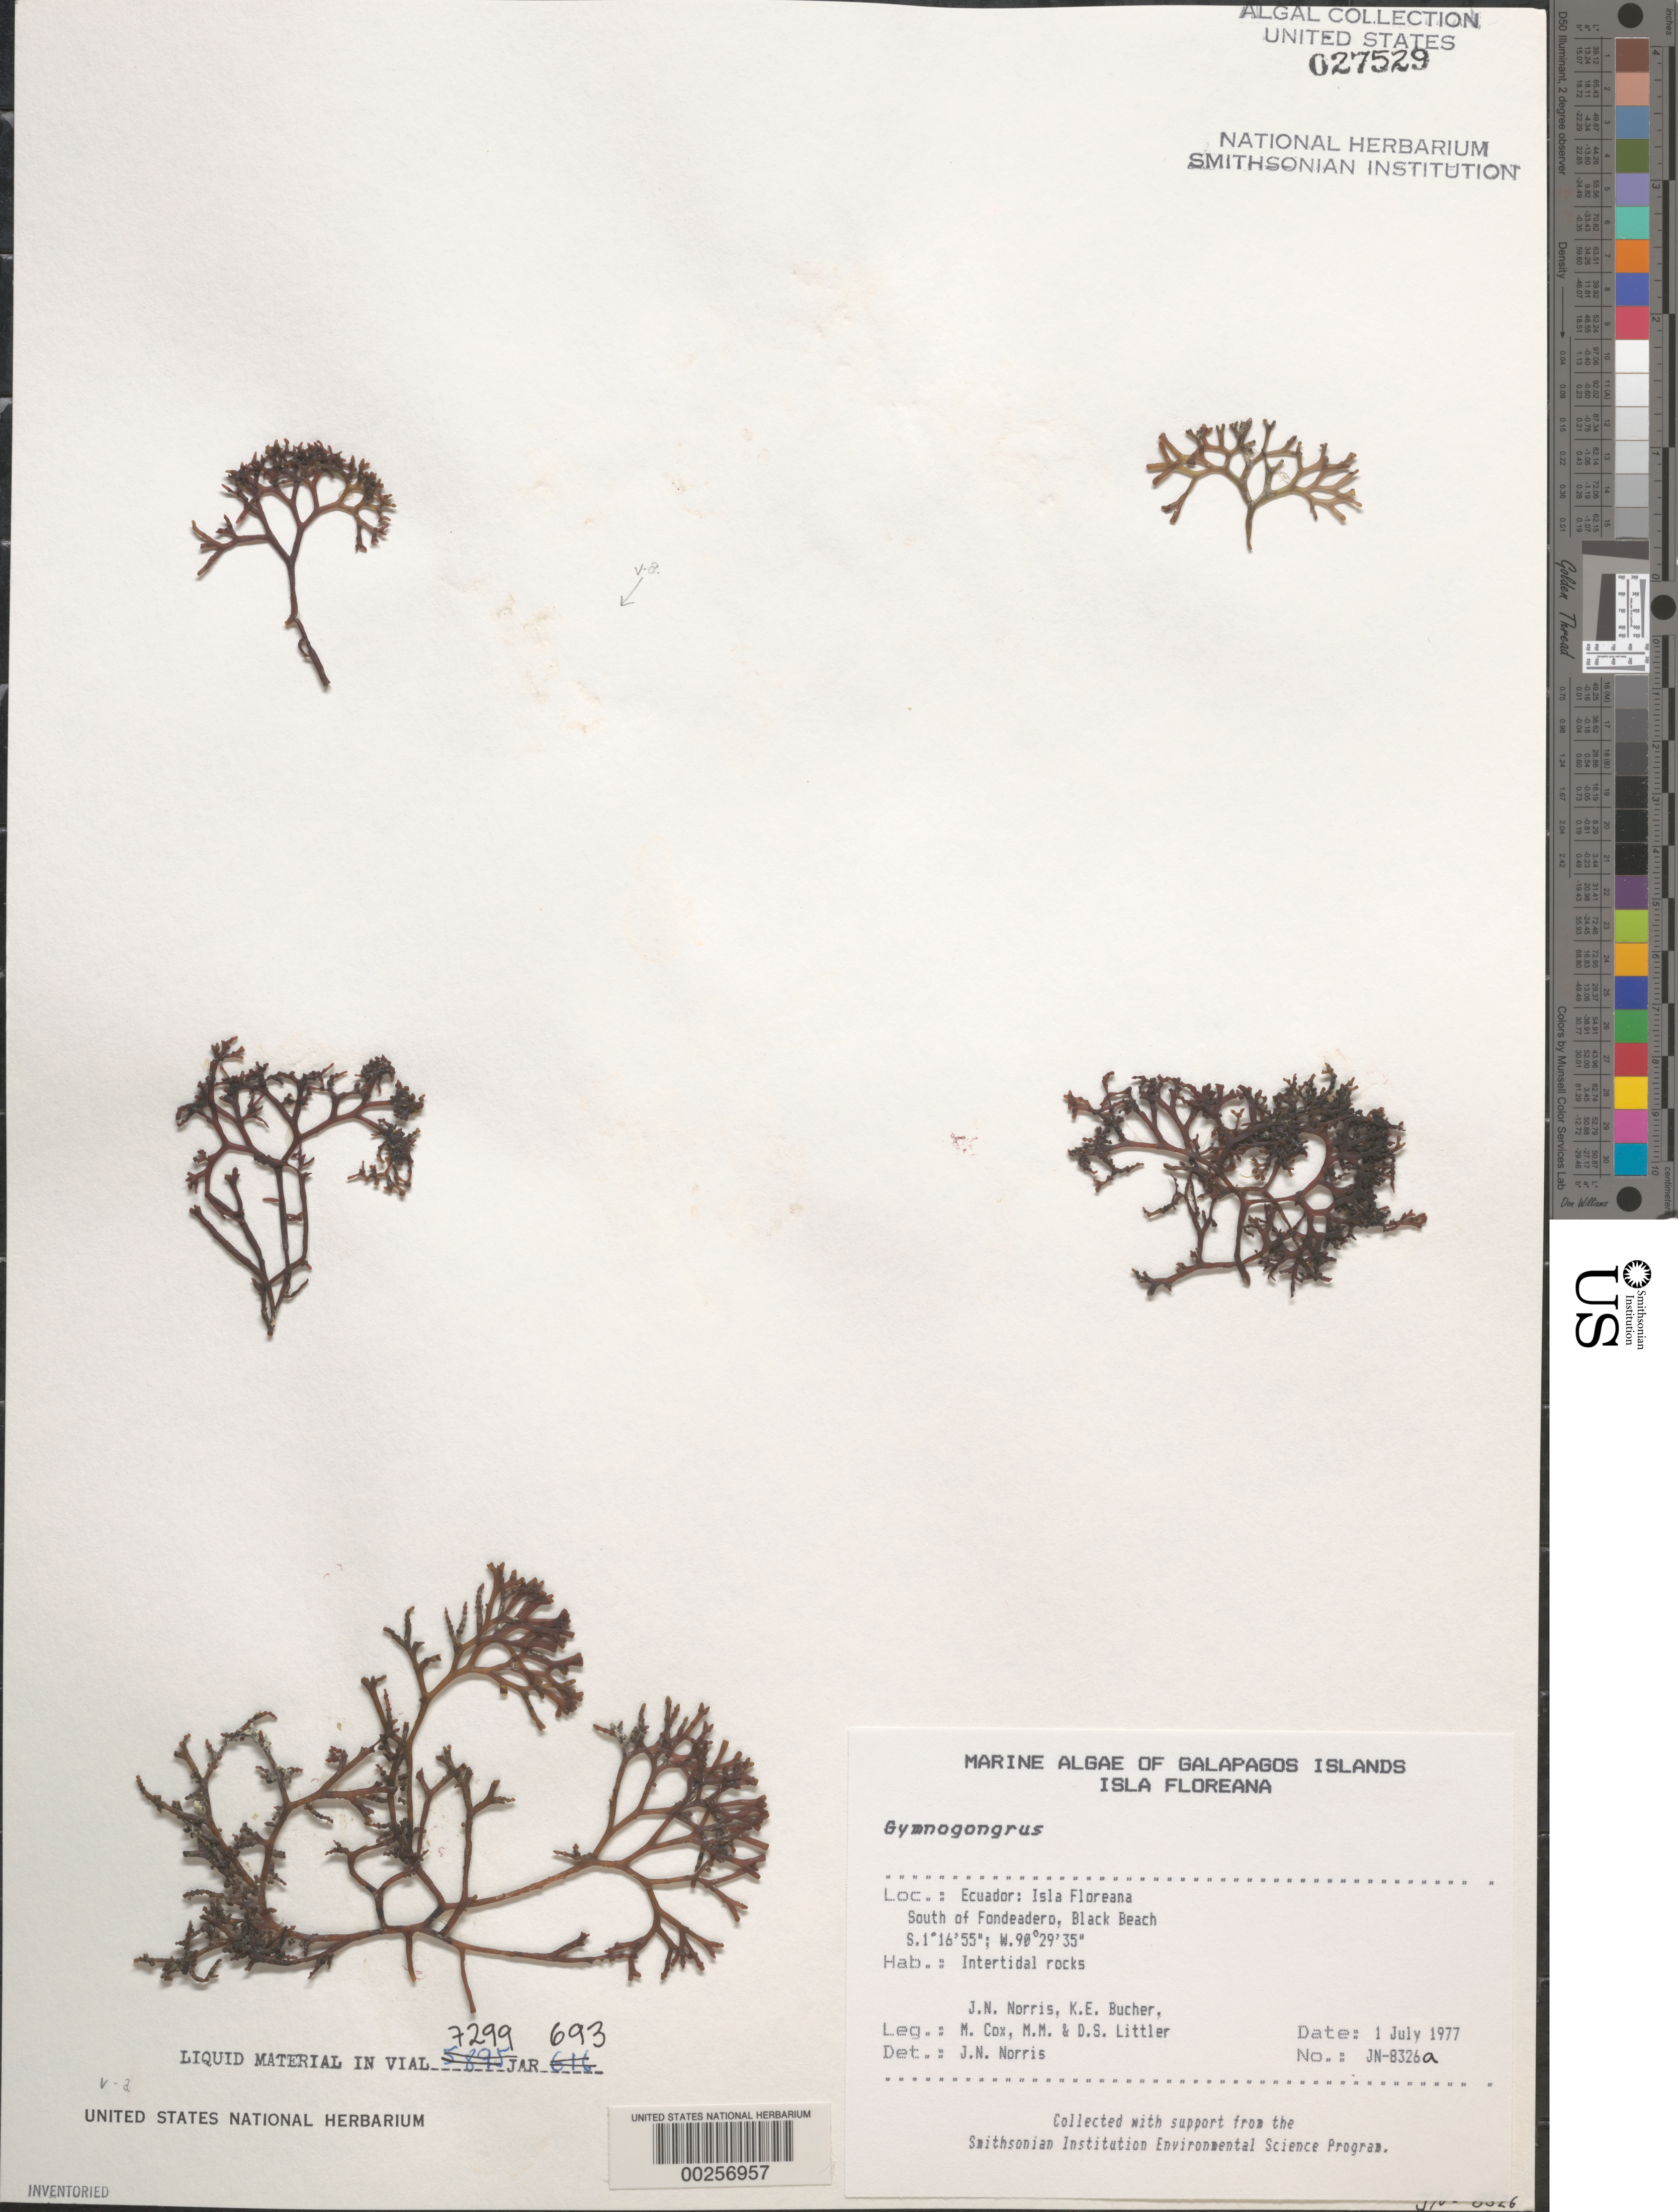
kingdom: Plantae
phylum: Rhodophyta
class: Florideophyceae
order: Gigartinales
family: Phyllophoraceae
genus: Gymnogongrus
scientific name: Gymnogongrus sp.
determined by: Norris, James N.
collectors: J. N. Norris, K. E. Bucher, M. Cox, M. M. Littler & D. S. Littler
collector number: JN-8326a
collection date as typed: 01 Jul 1977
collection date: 1977-07-01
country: Ecuador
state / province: Colón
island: Floreana [Charles, Santa Maria]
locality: Black Beach south of Fondeadero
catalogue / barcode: US 27529